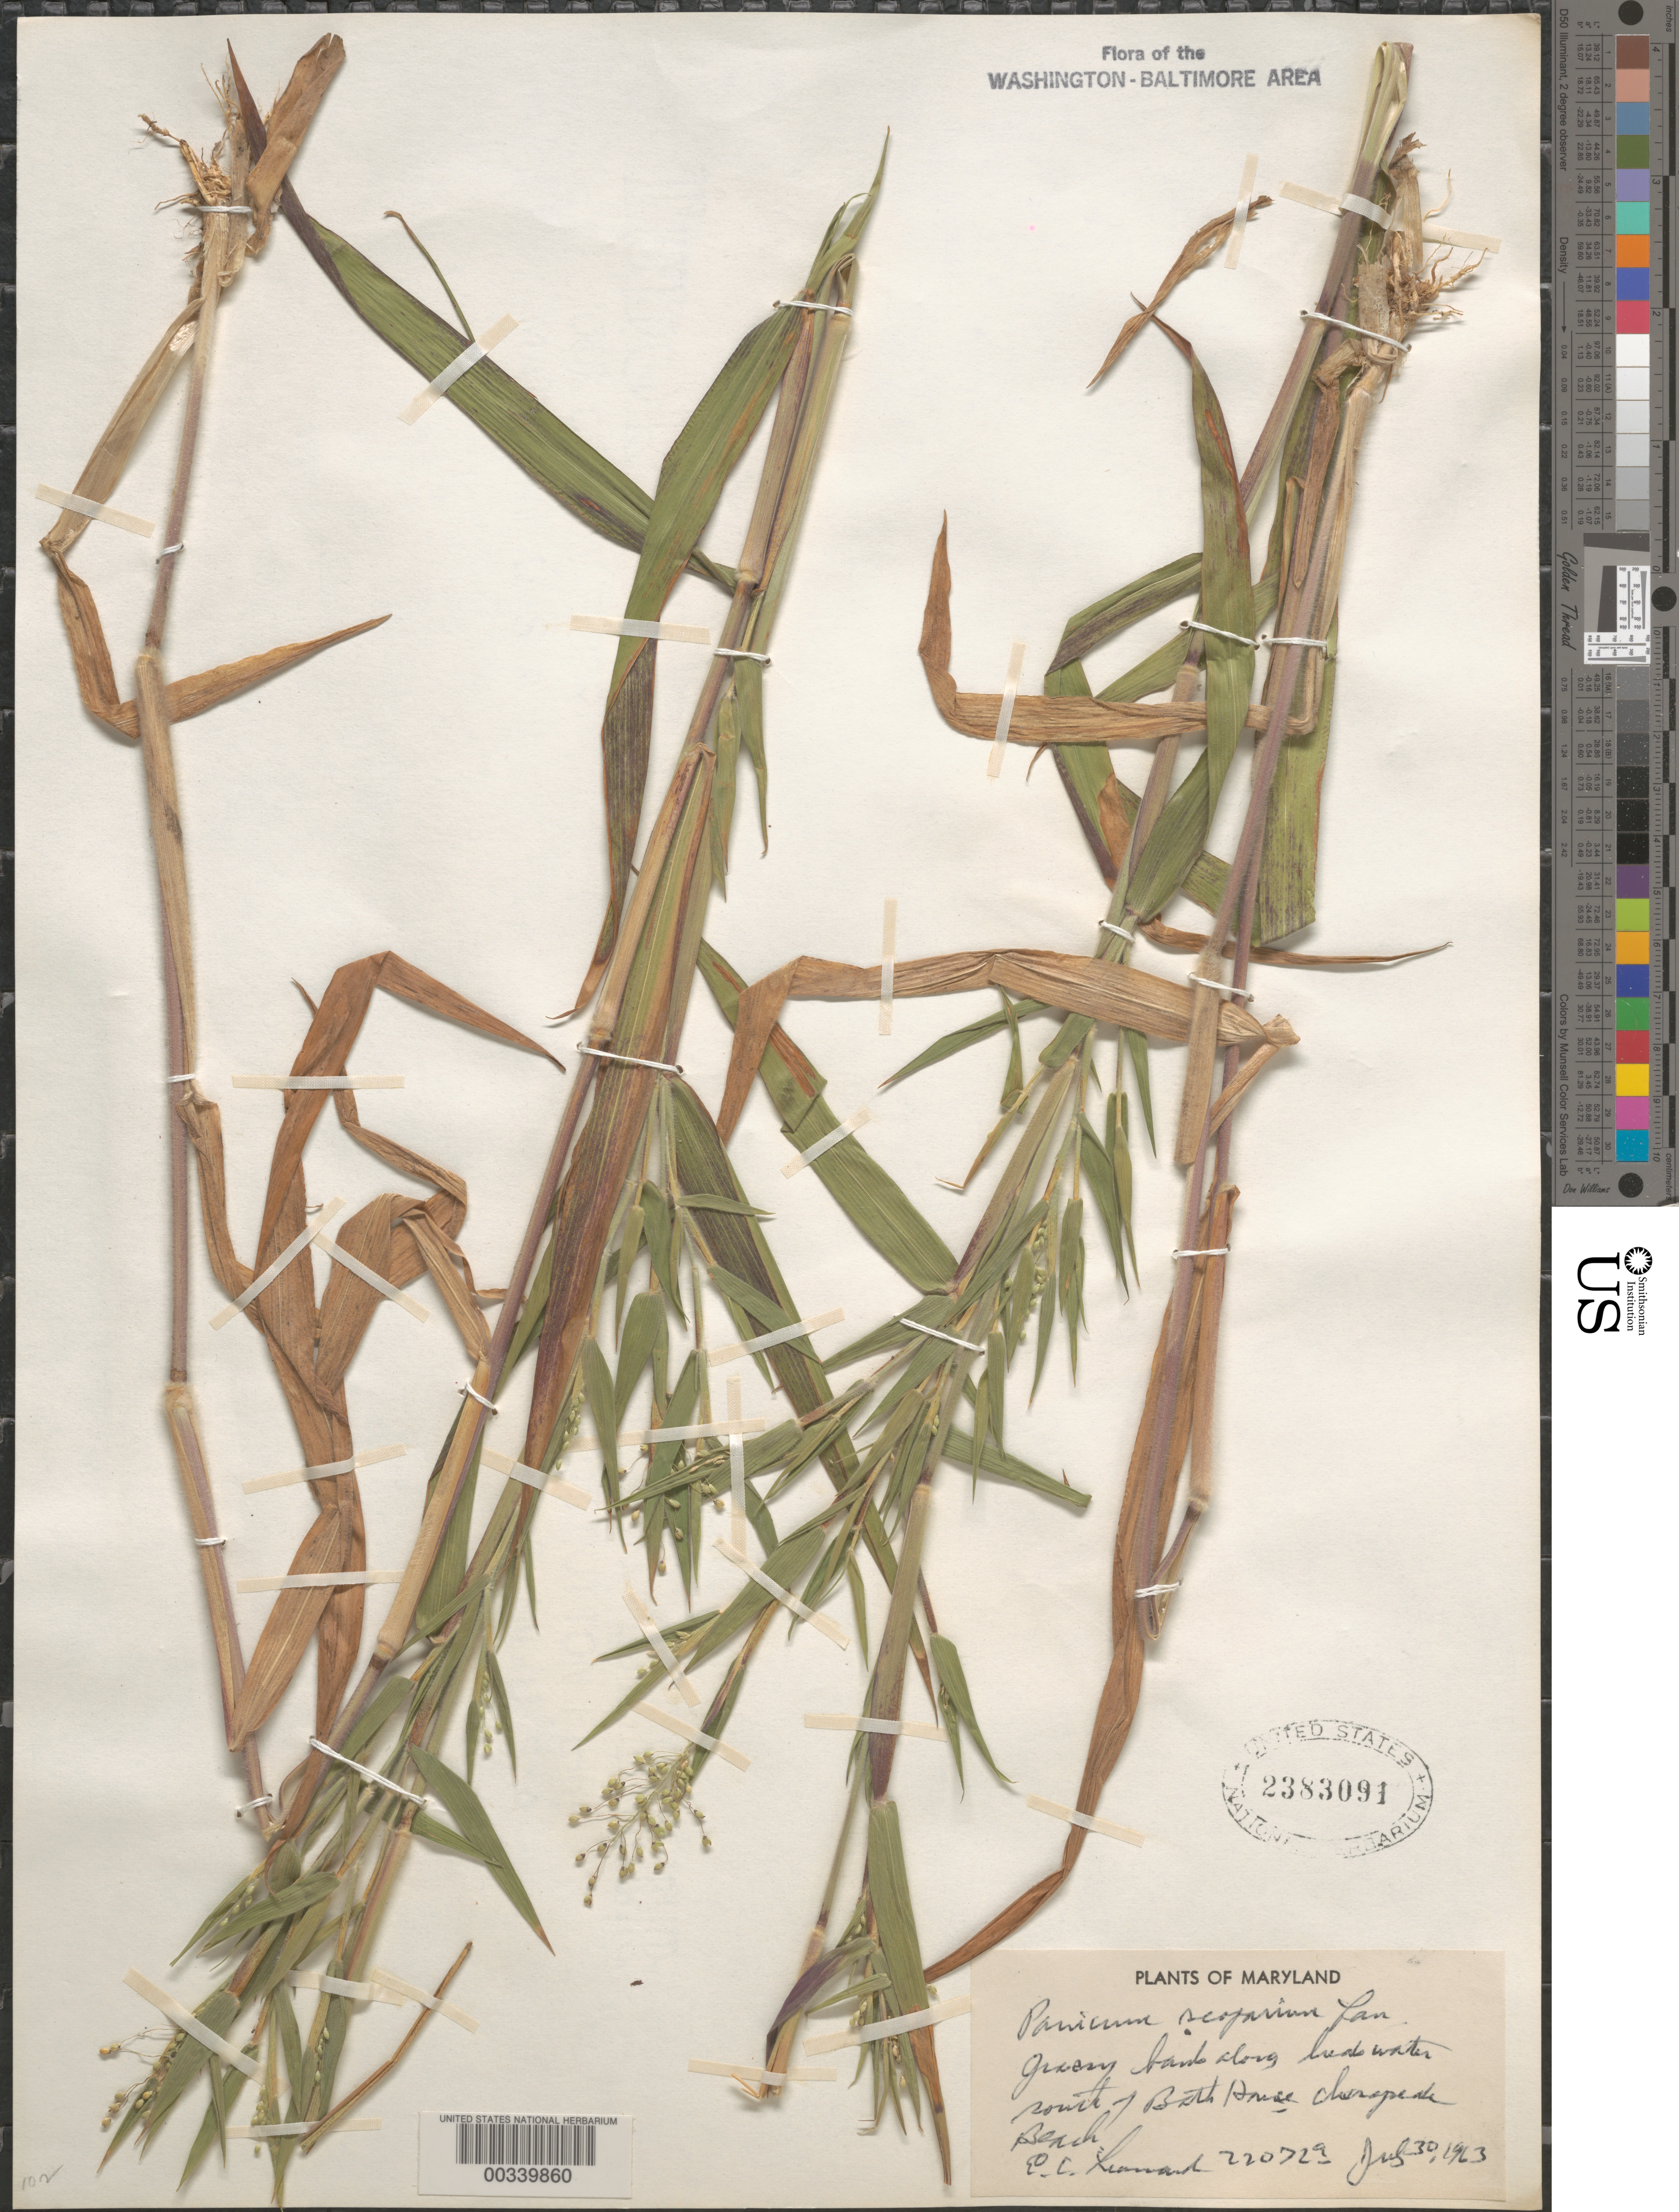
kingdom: Plantae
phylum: Tracheophyta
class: Liliopsida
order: Poales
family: Poaceae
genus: Dichanthelium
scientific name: Dichanthelium scoparium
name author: (Lam.) Gould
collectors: E. C. Leonard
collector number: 22072A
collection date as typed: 30 Jul 1963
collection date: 1963-07-30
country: United States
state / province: Maryland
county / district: Calvert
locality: Chesapeake Beach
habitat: Grassy bands on beach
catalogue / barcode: US 2383091